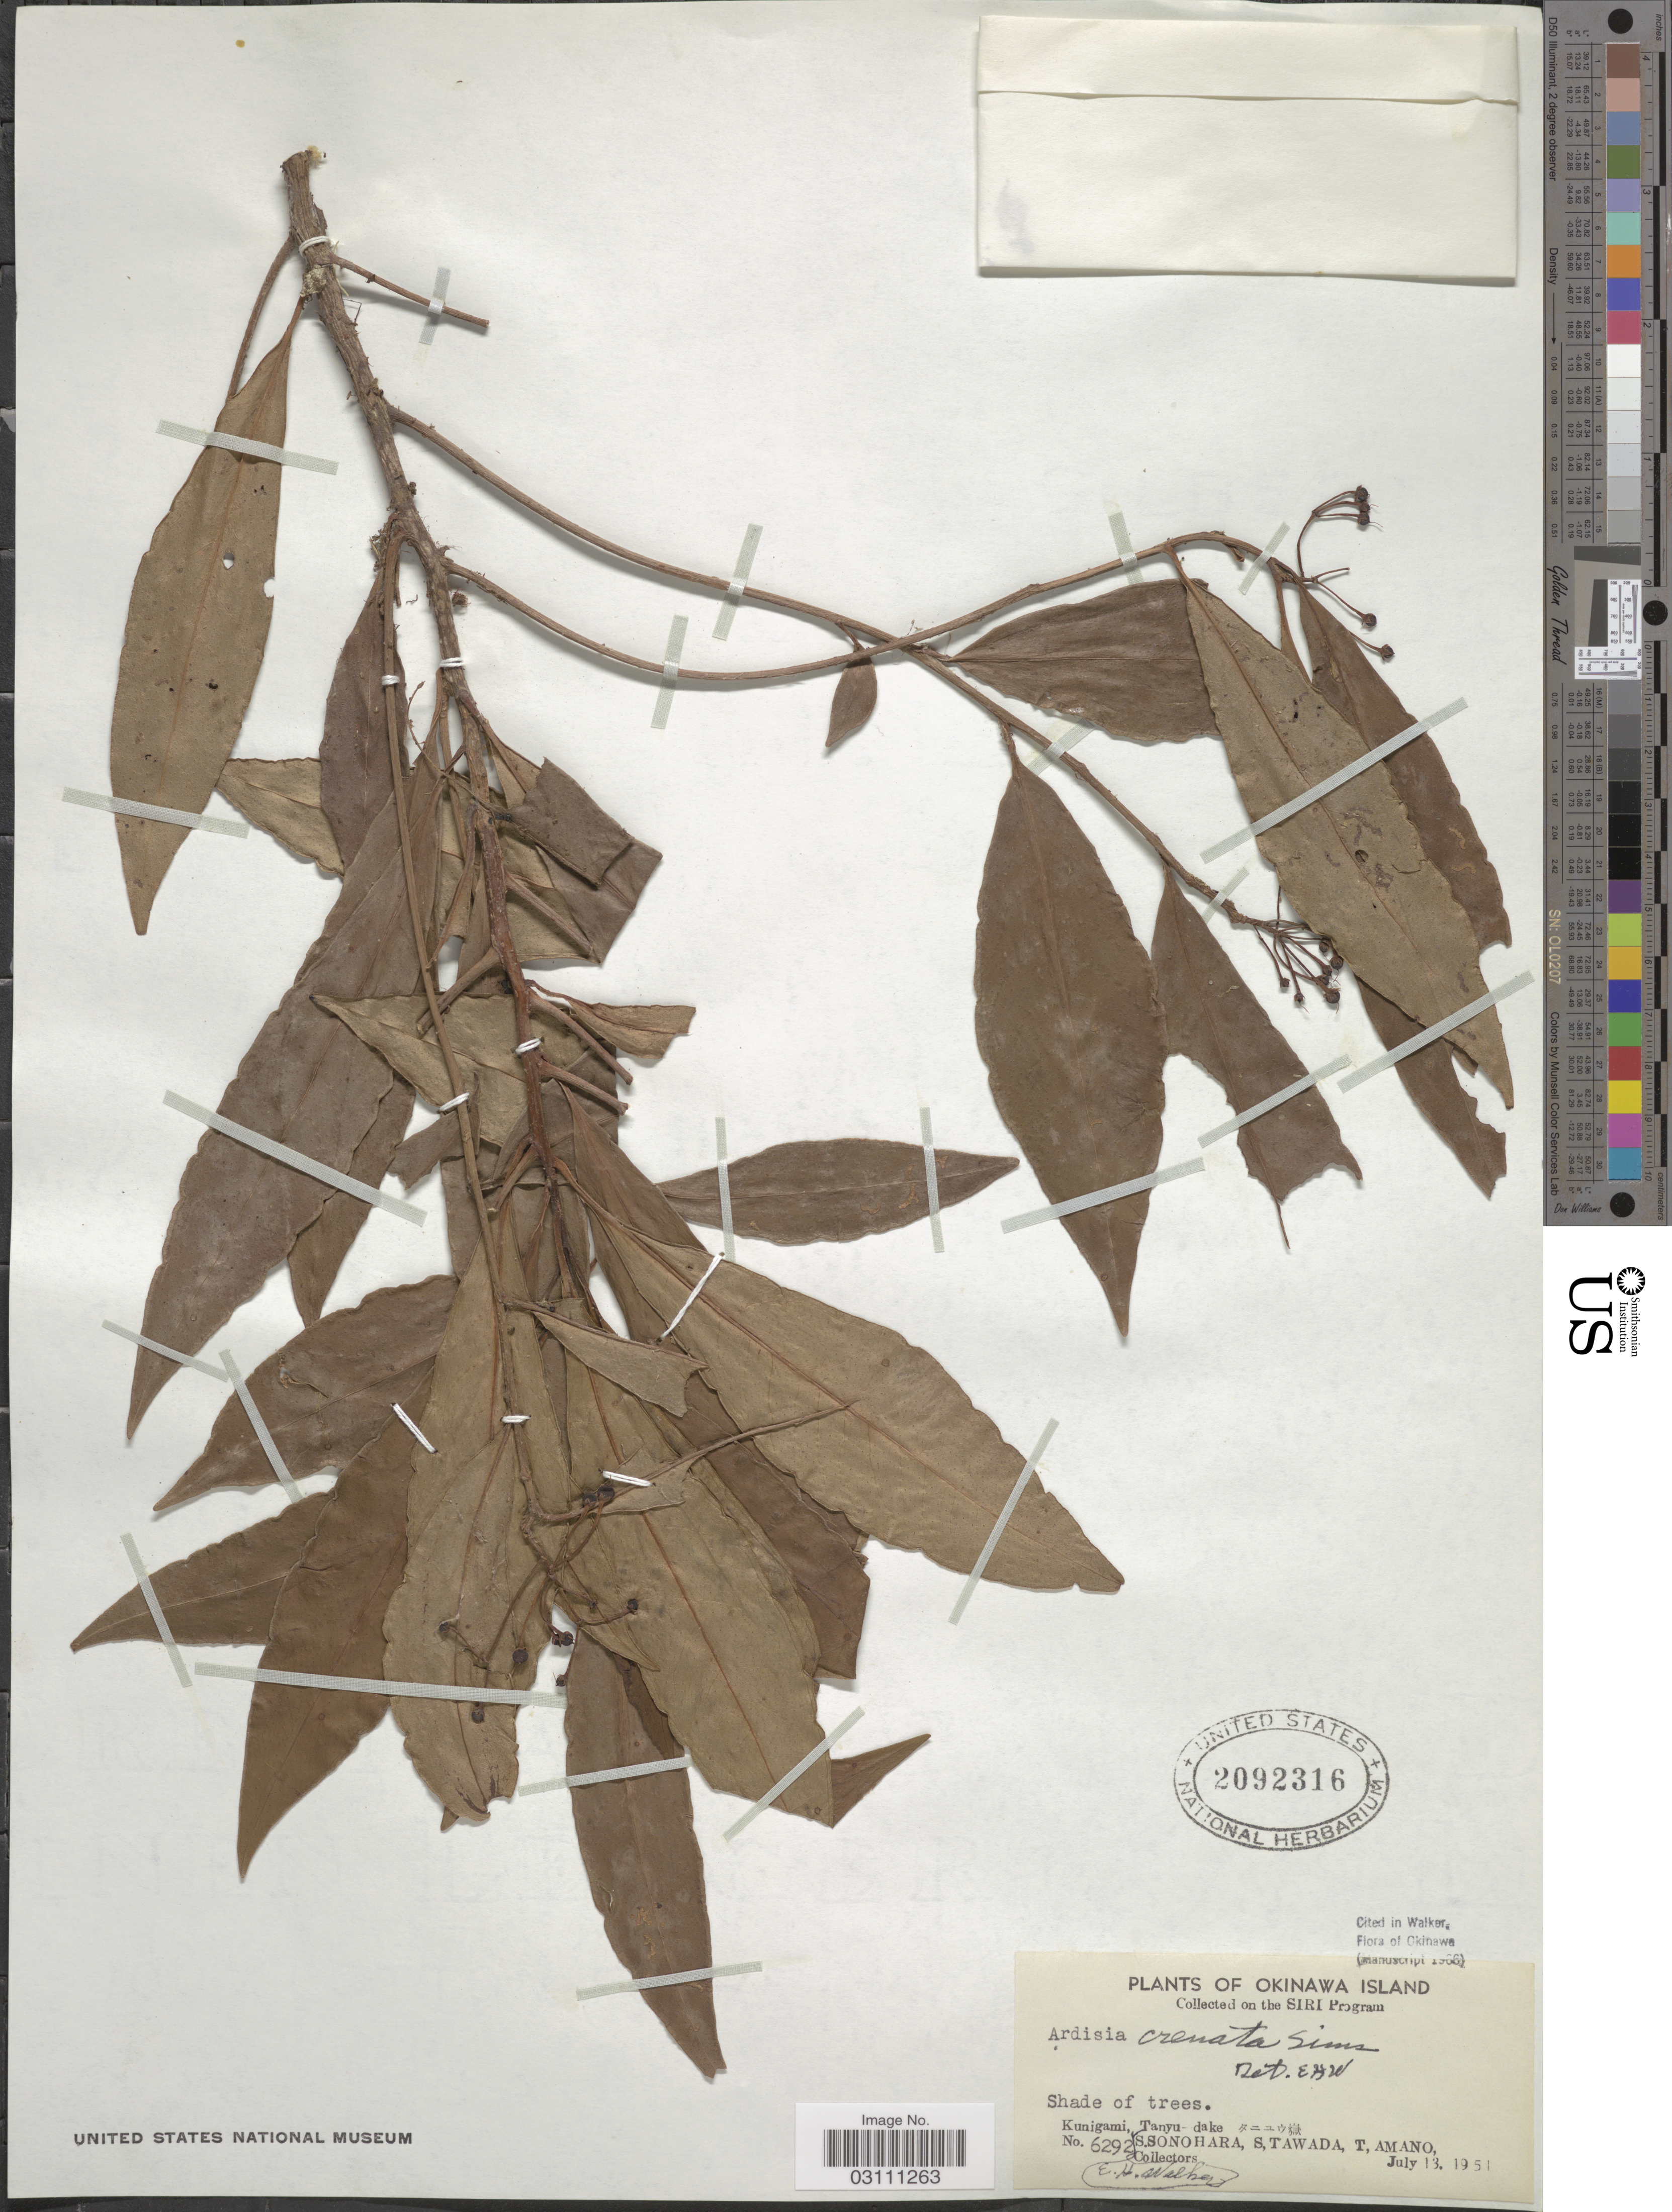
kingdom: Plantae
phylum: Tracheophyta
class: Magnoliopsida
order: Ericales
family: Primulaceae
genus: Ardisia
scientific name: Ardisia crenata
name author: Sims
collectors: E. H. Walker, S. Sonohara, S. Tawada & T. Amano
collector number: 6292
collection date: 1951-07-13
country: Japan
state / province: Okinawa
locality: Kunigami, Tanyu-dake.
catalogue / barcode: US 2092316